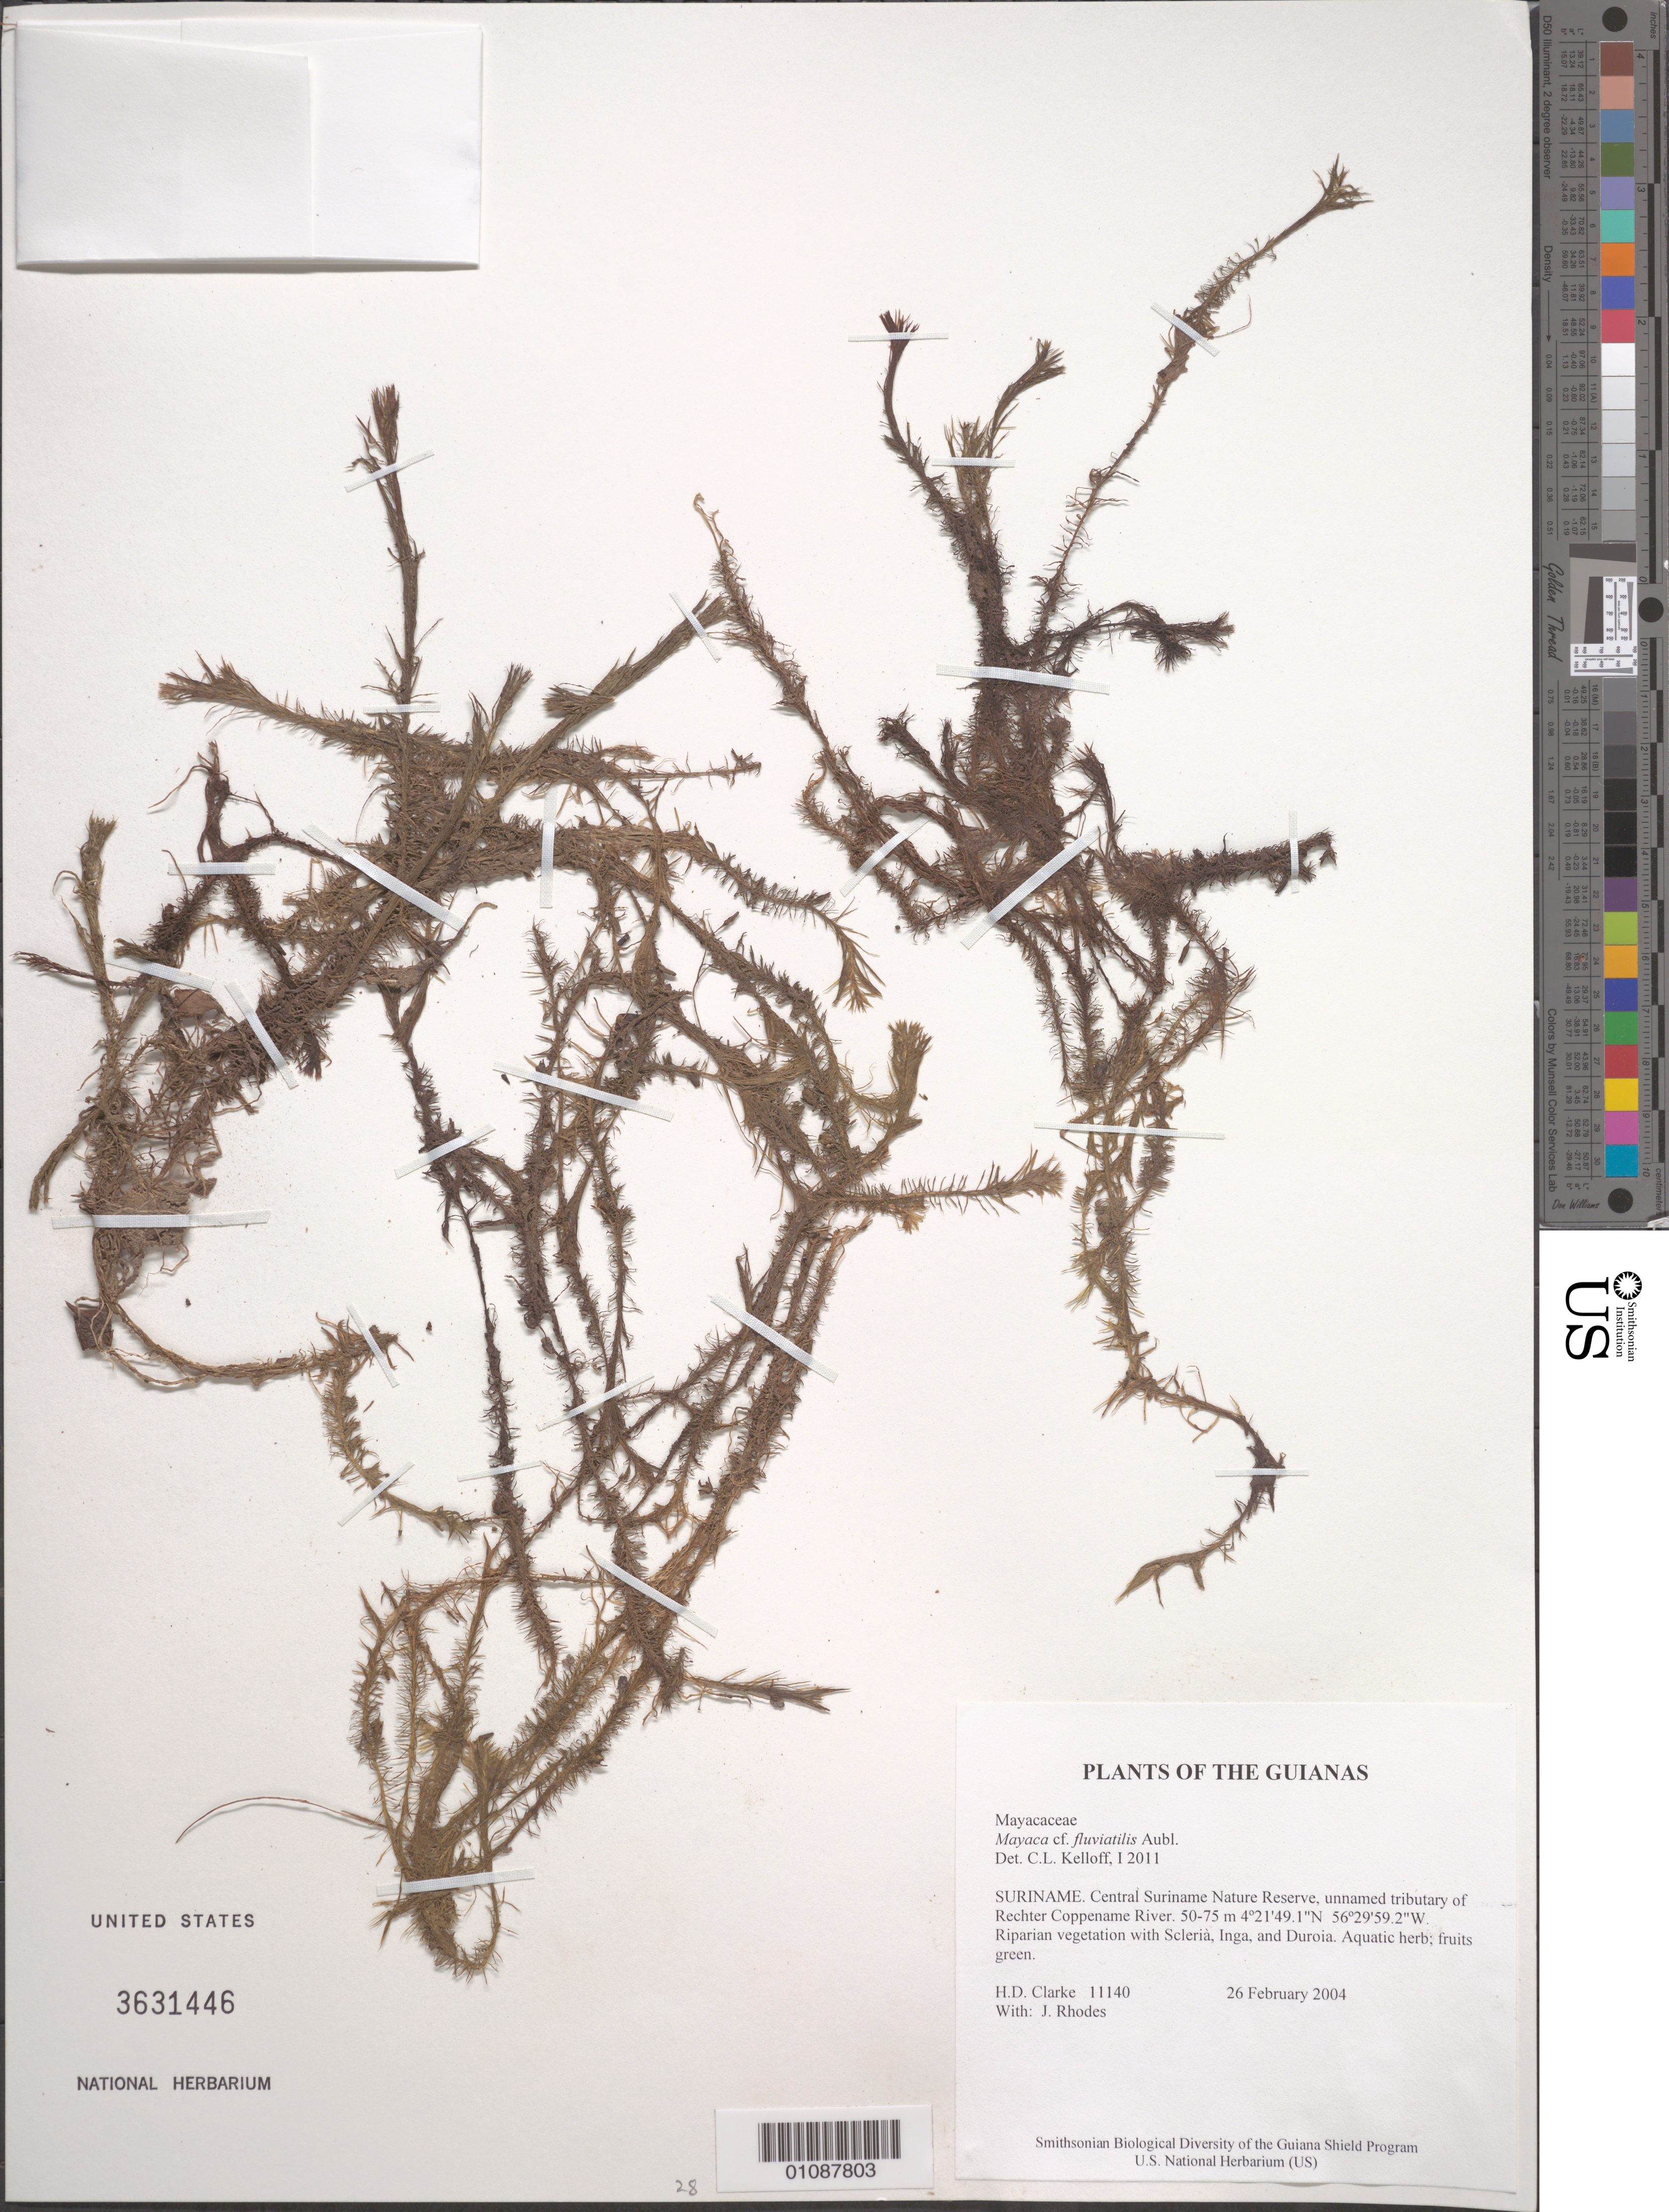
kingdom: Plantae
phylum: Tracheophyta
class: Liliopsida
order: Poales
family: Mayacaceae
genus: Mayaca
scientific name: Mayaca fluviatilis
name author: Aubl.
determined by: Kelloff, Carol L., (US), Smithsonian Institution - National Museum of Natural History (UNITED STATES)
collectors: H. D. Clarke & J. Rhodes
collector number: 11140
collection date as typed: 26 February 2004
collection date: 2004-02-26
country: Suriname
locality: Central Suriname Nature Reserve, unnamed tributary of Rechter Coppename River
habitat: Riparian vegetation with Scleria, Inga, and Duroia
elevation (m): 50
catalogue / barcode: US 3631446